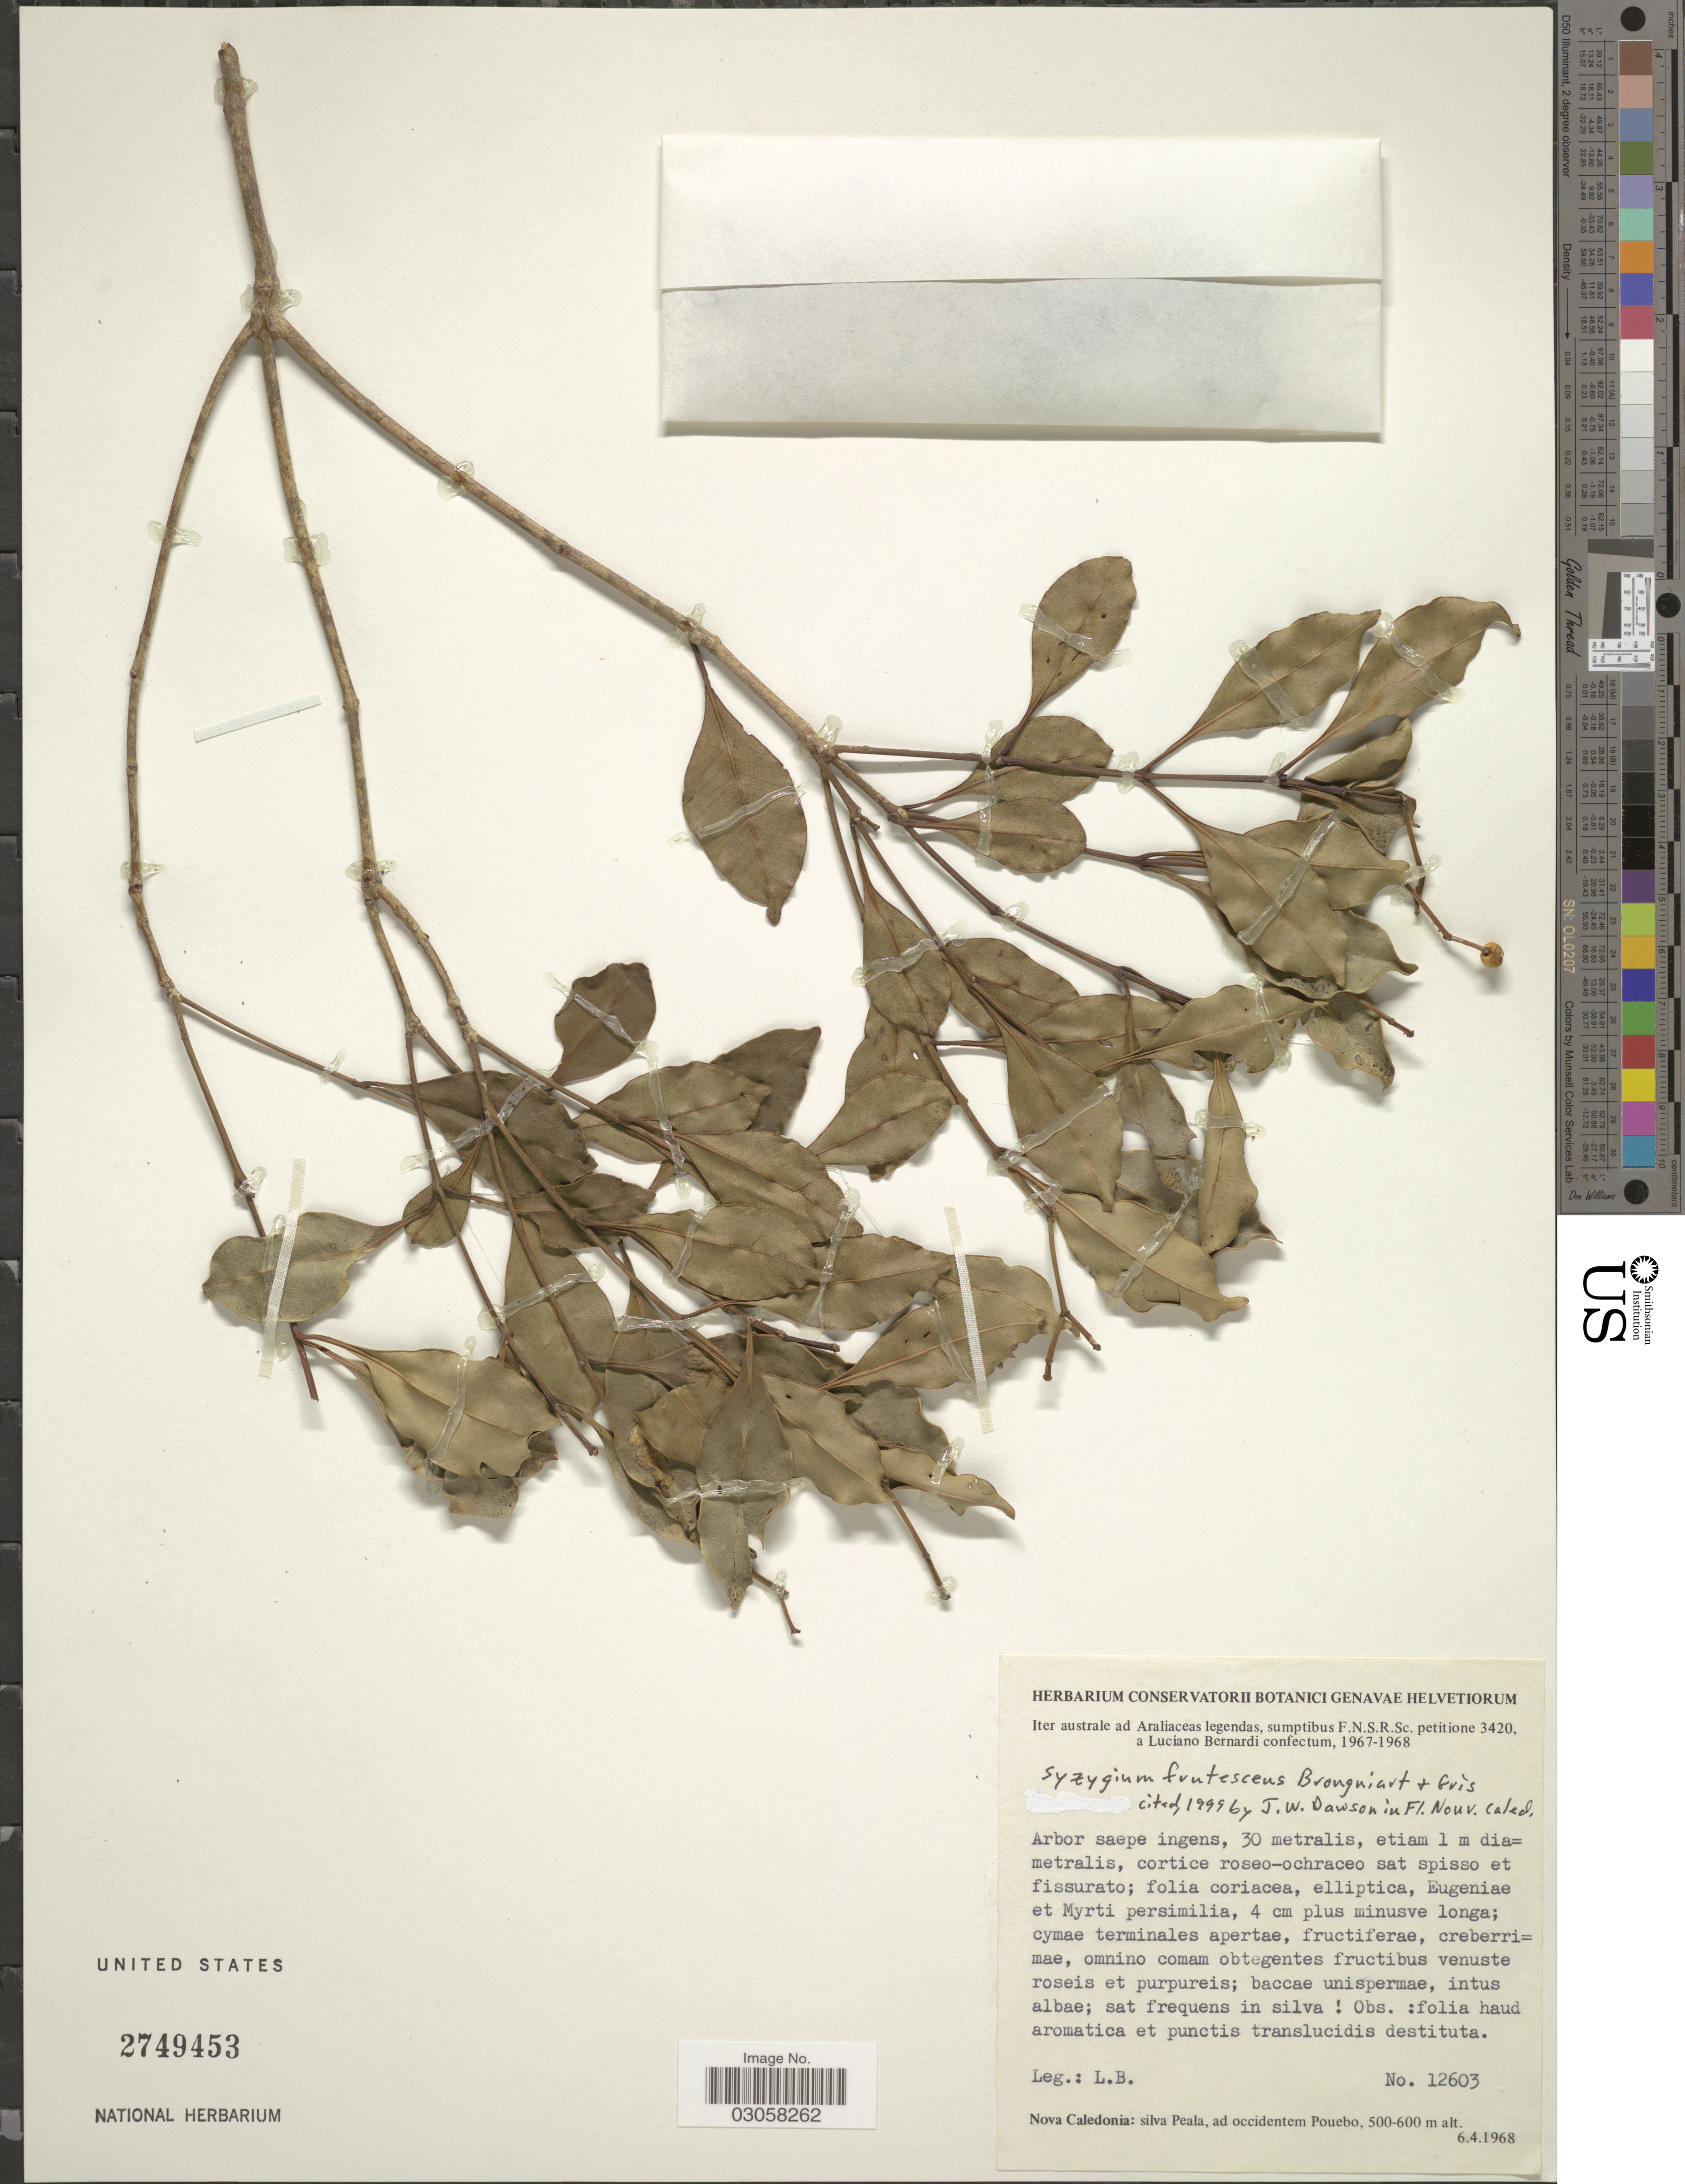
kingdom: Plantae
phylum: Tracheophyta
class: Magnoliopsida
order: Myrtales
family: Myrtaceae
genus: Syzygium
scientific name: Syzygium frutescens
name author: Brongn. & Gris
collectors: L. Bernardi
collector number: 12603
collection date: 1968-04-06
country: New Caledonia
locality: Novo Caledonia: silva Peala, ad occidentem Pouebo.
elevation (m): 500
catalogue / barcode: US 2749453